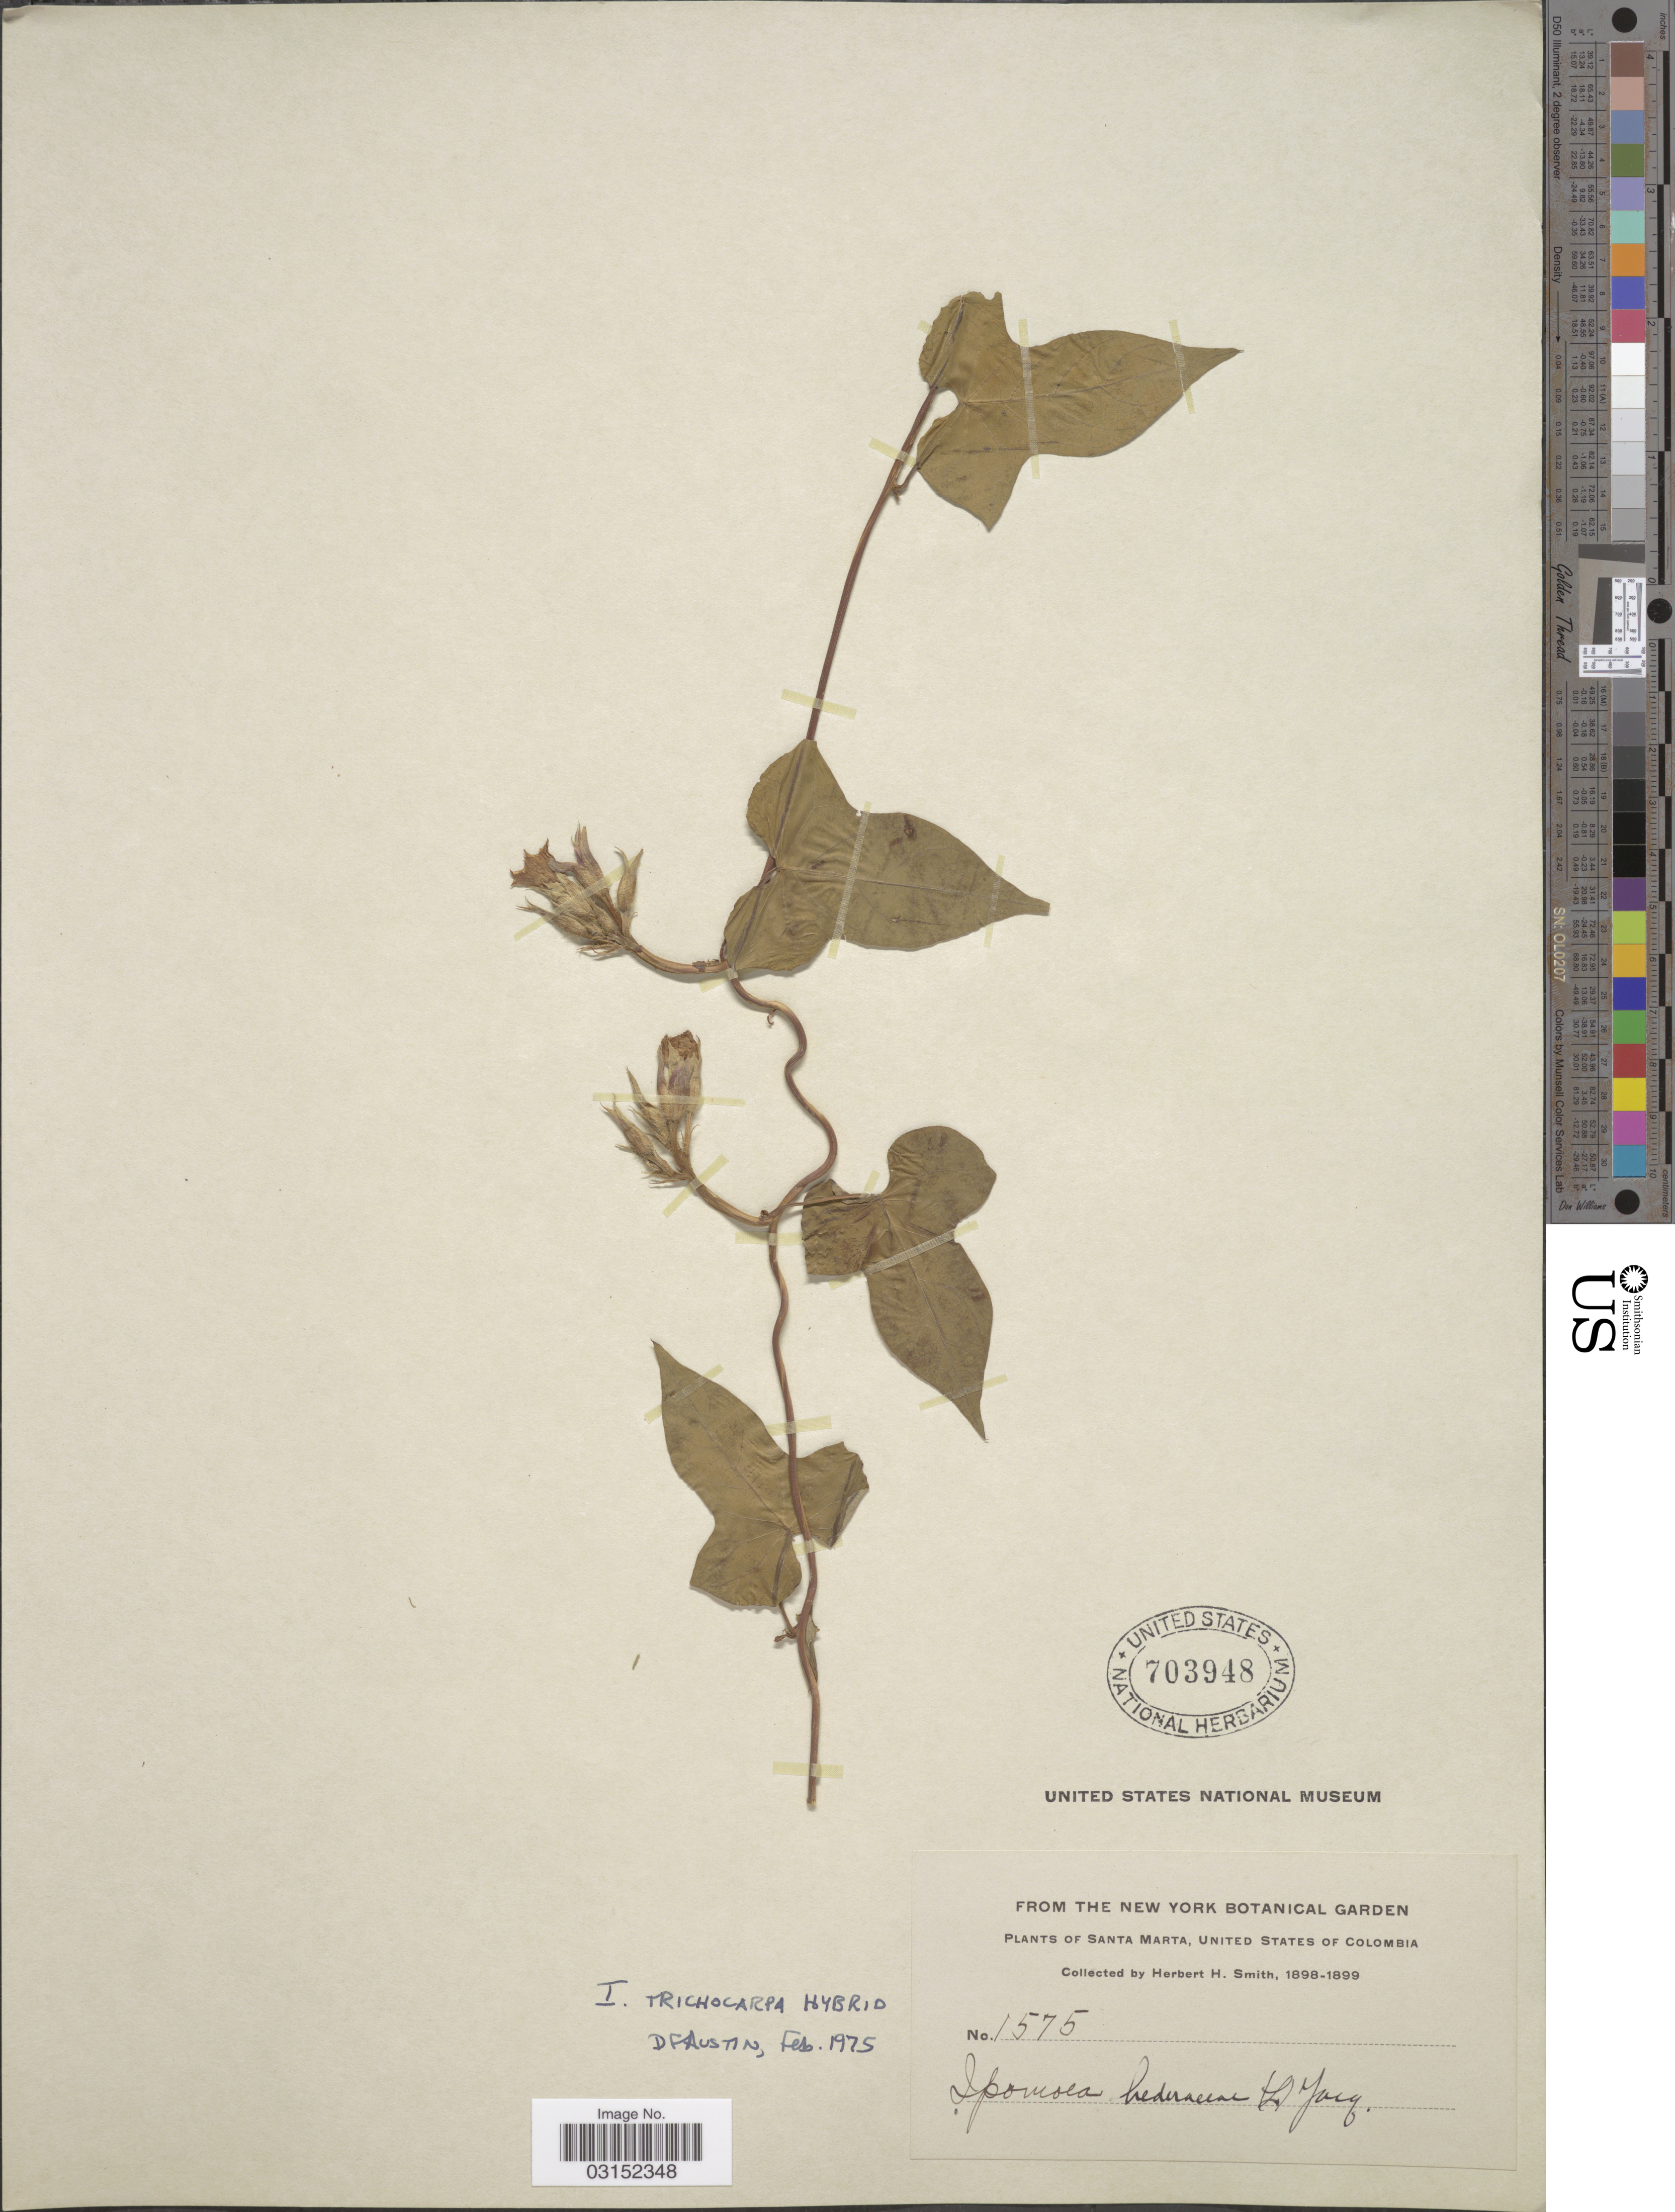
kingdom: Plantae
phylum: Tracheophyta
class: Magnoliopsida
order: Solanales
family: Convolvulaceae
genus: Ipomoea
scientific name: Ipomoea cordatotriloba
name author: Dennst.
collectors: Herbert H. Smith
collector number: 1575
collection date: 1898/1899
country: Colombia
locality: Santa Marta, United States of Colombia.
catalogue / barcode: US 703948